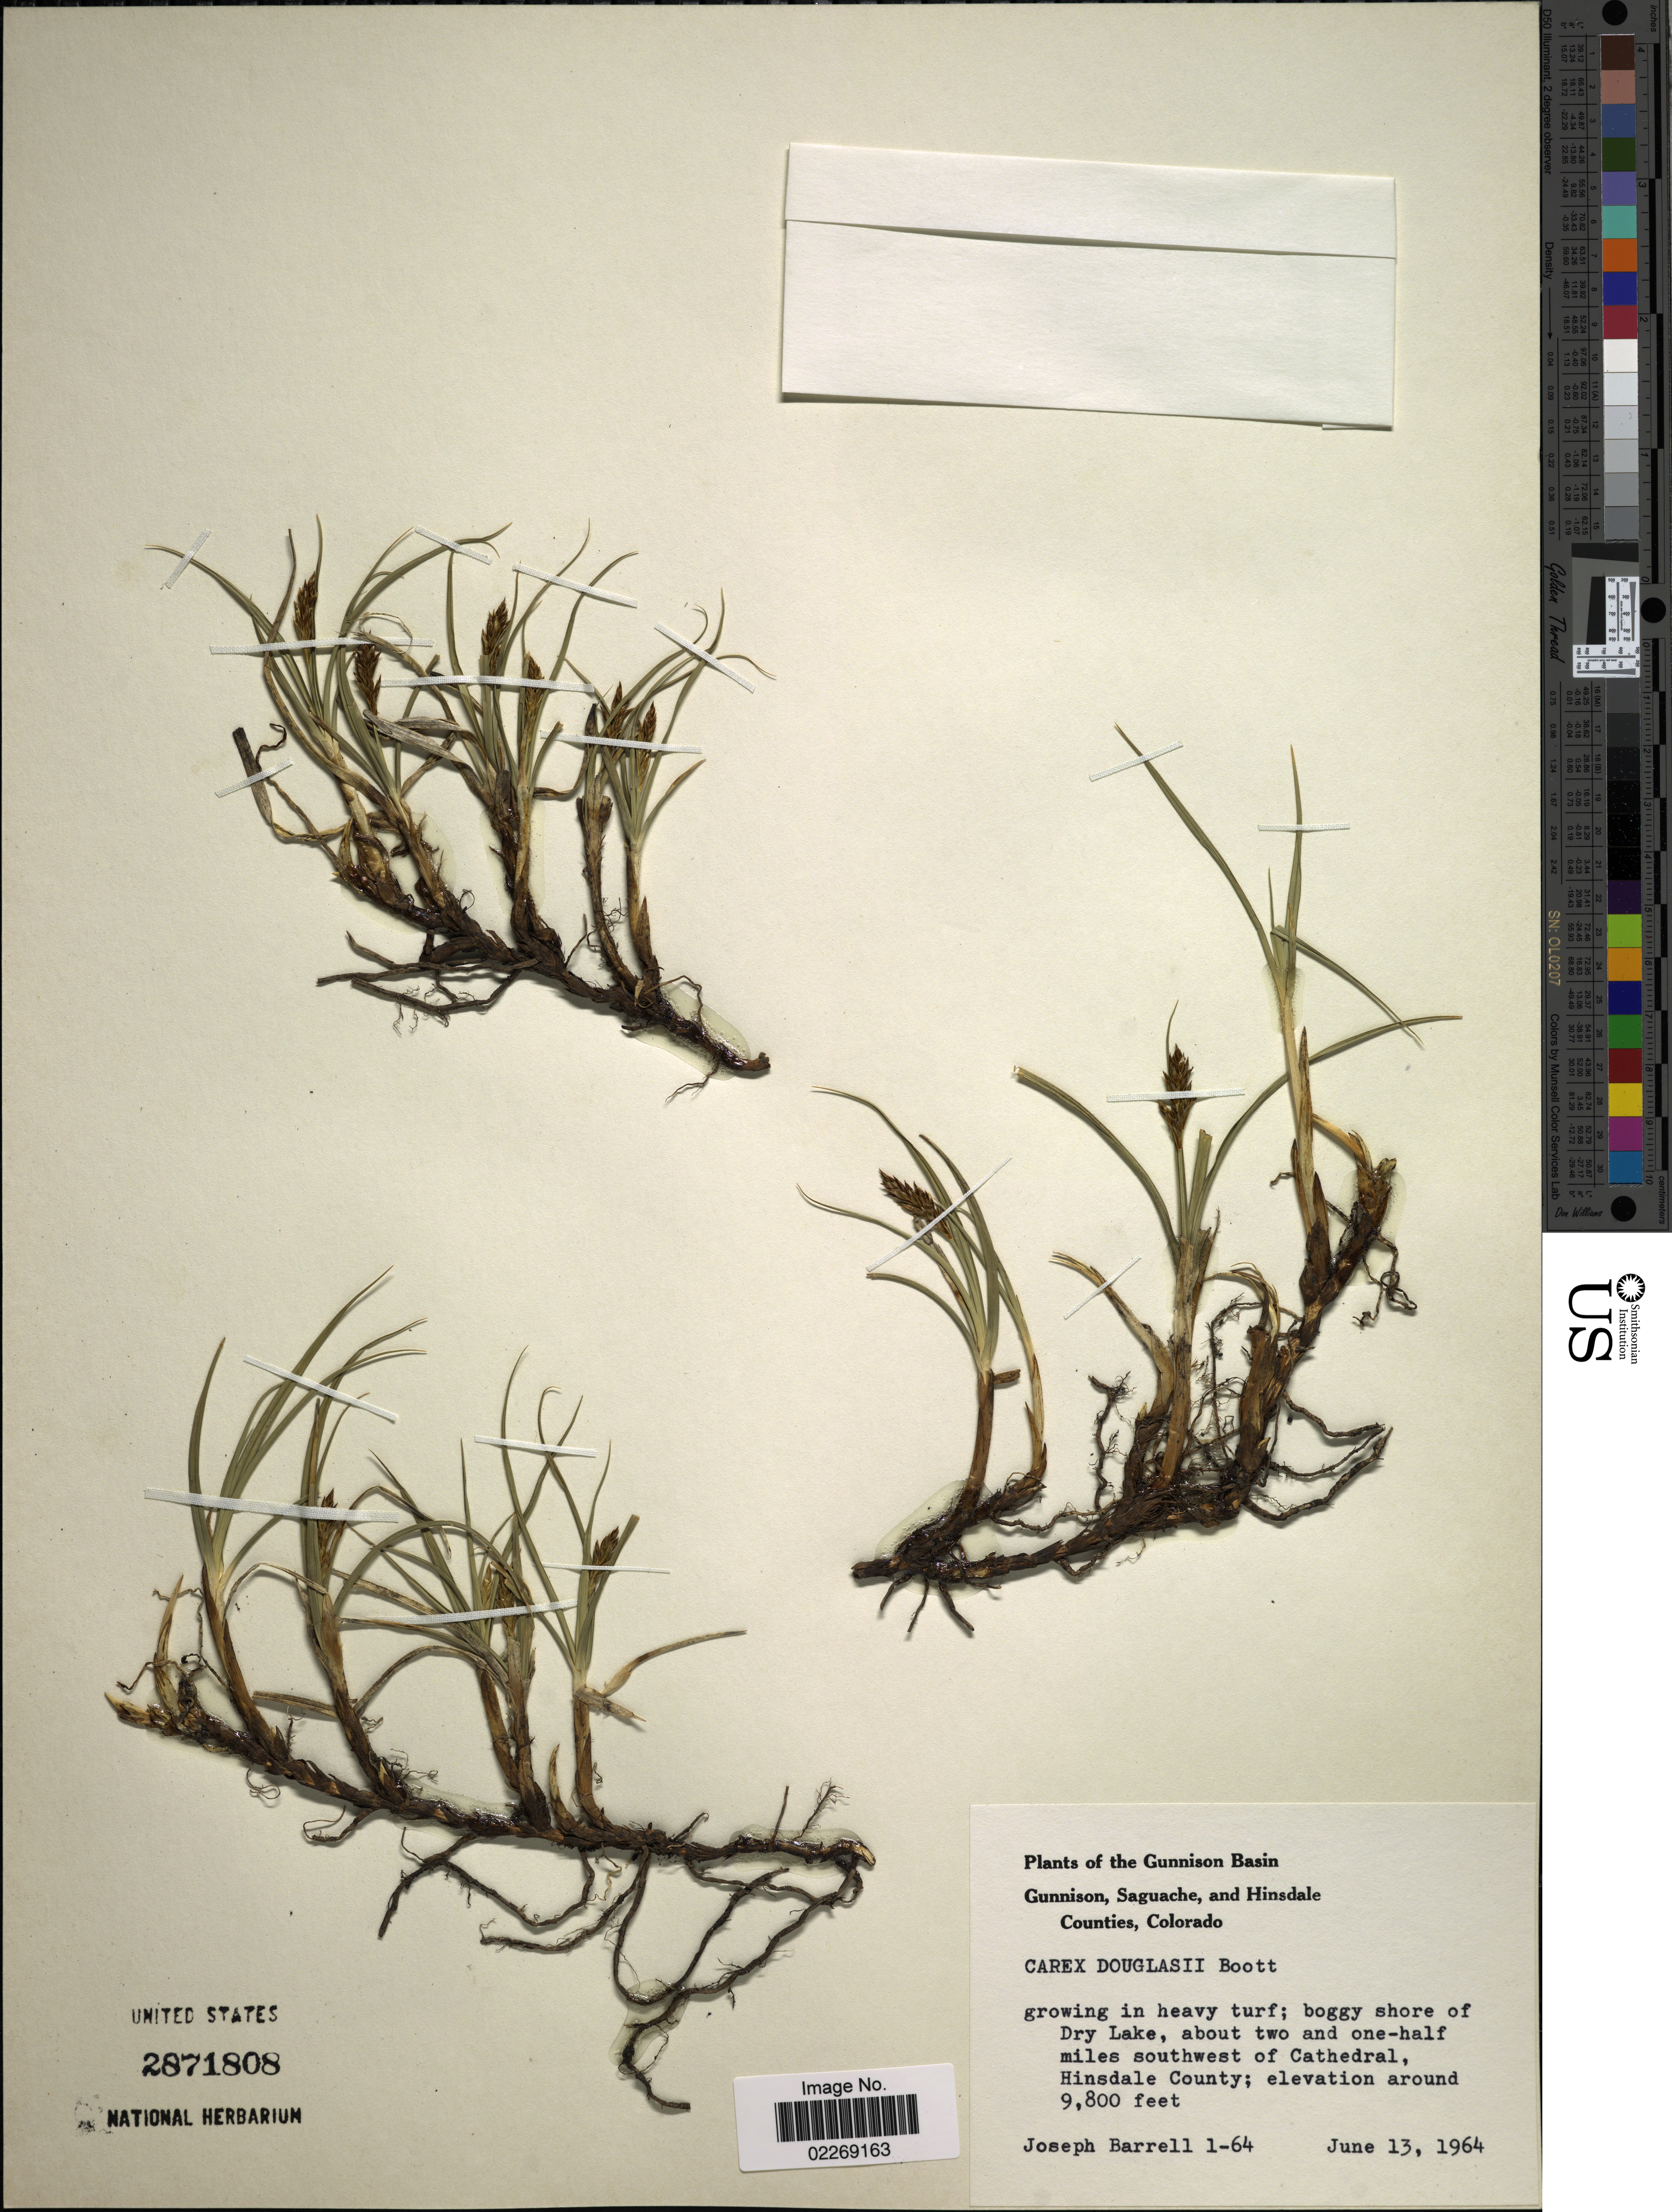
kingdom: Plantae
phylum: Tracheophyta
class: Liliopsida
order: Poales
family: Cyperaceae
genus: Carex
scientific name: Carex douglasii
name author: Boott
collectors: J. Barrell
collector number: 1-64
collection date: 1964-06-13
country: United States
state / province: Colorado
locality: Gunnison Basin. Shore of Dry Lake, about two and one-half miles southwest of Cathedral, Hinsdale County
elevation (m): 2987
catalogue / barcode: US 2871808